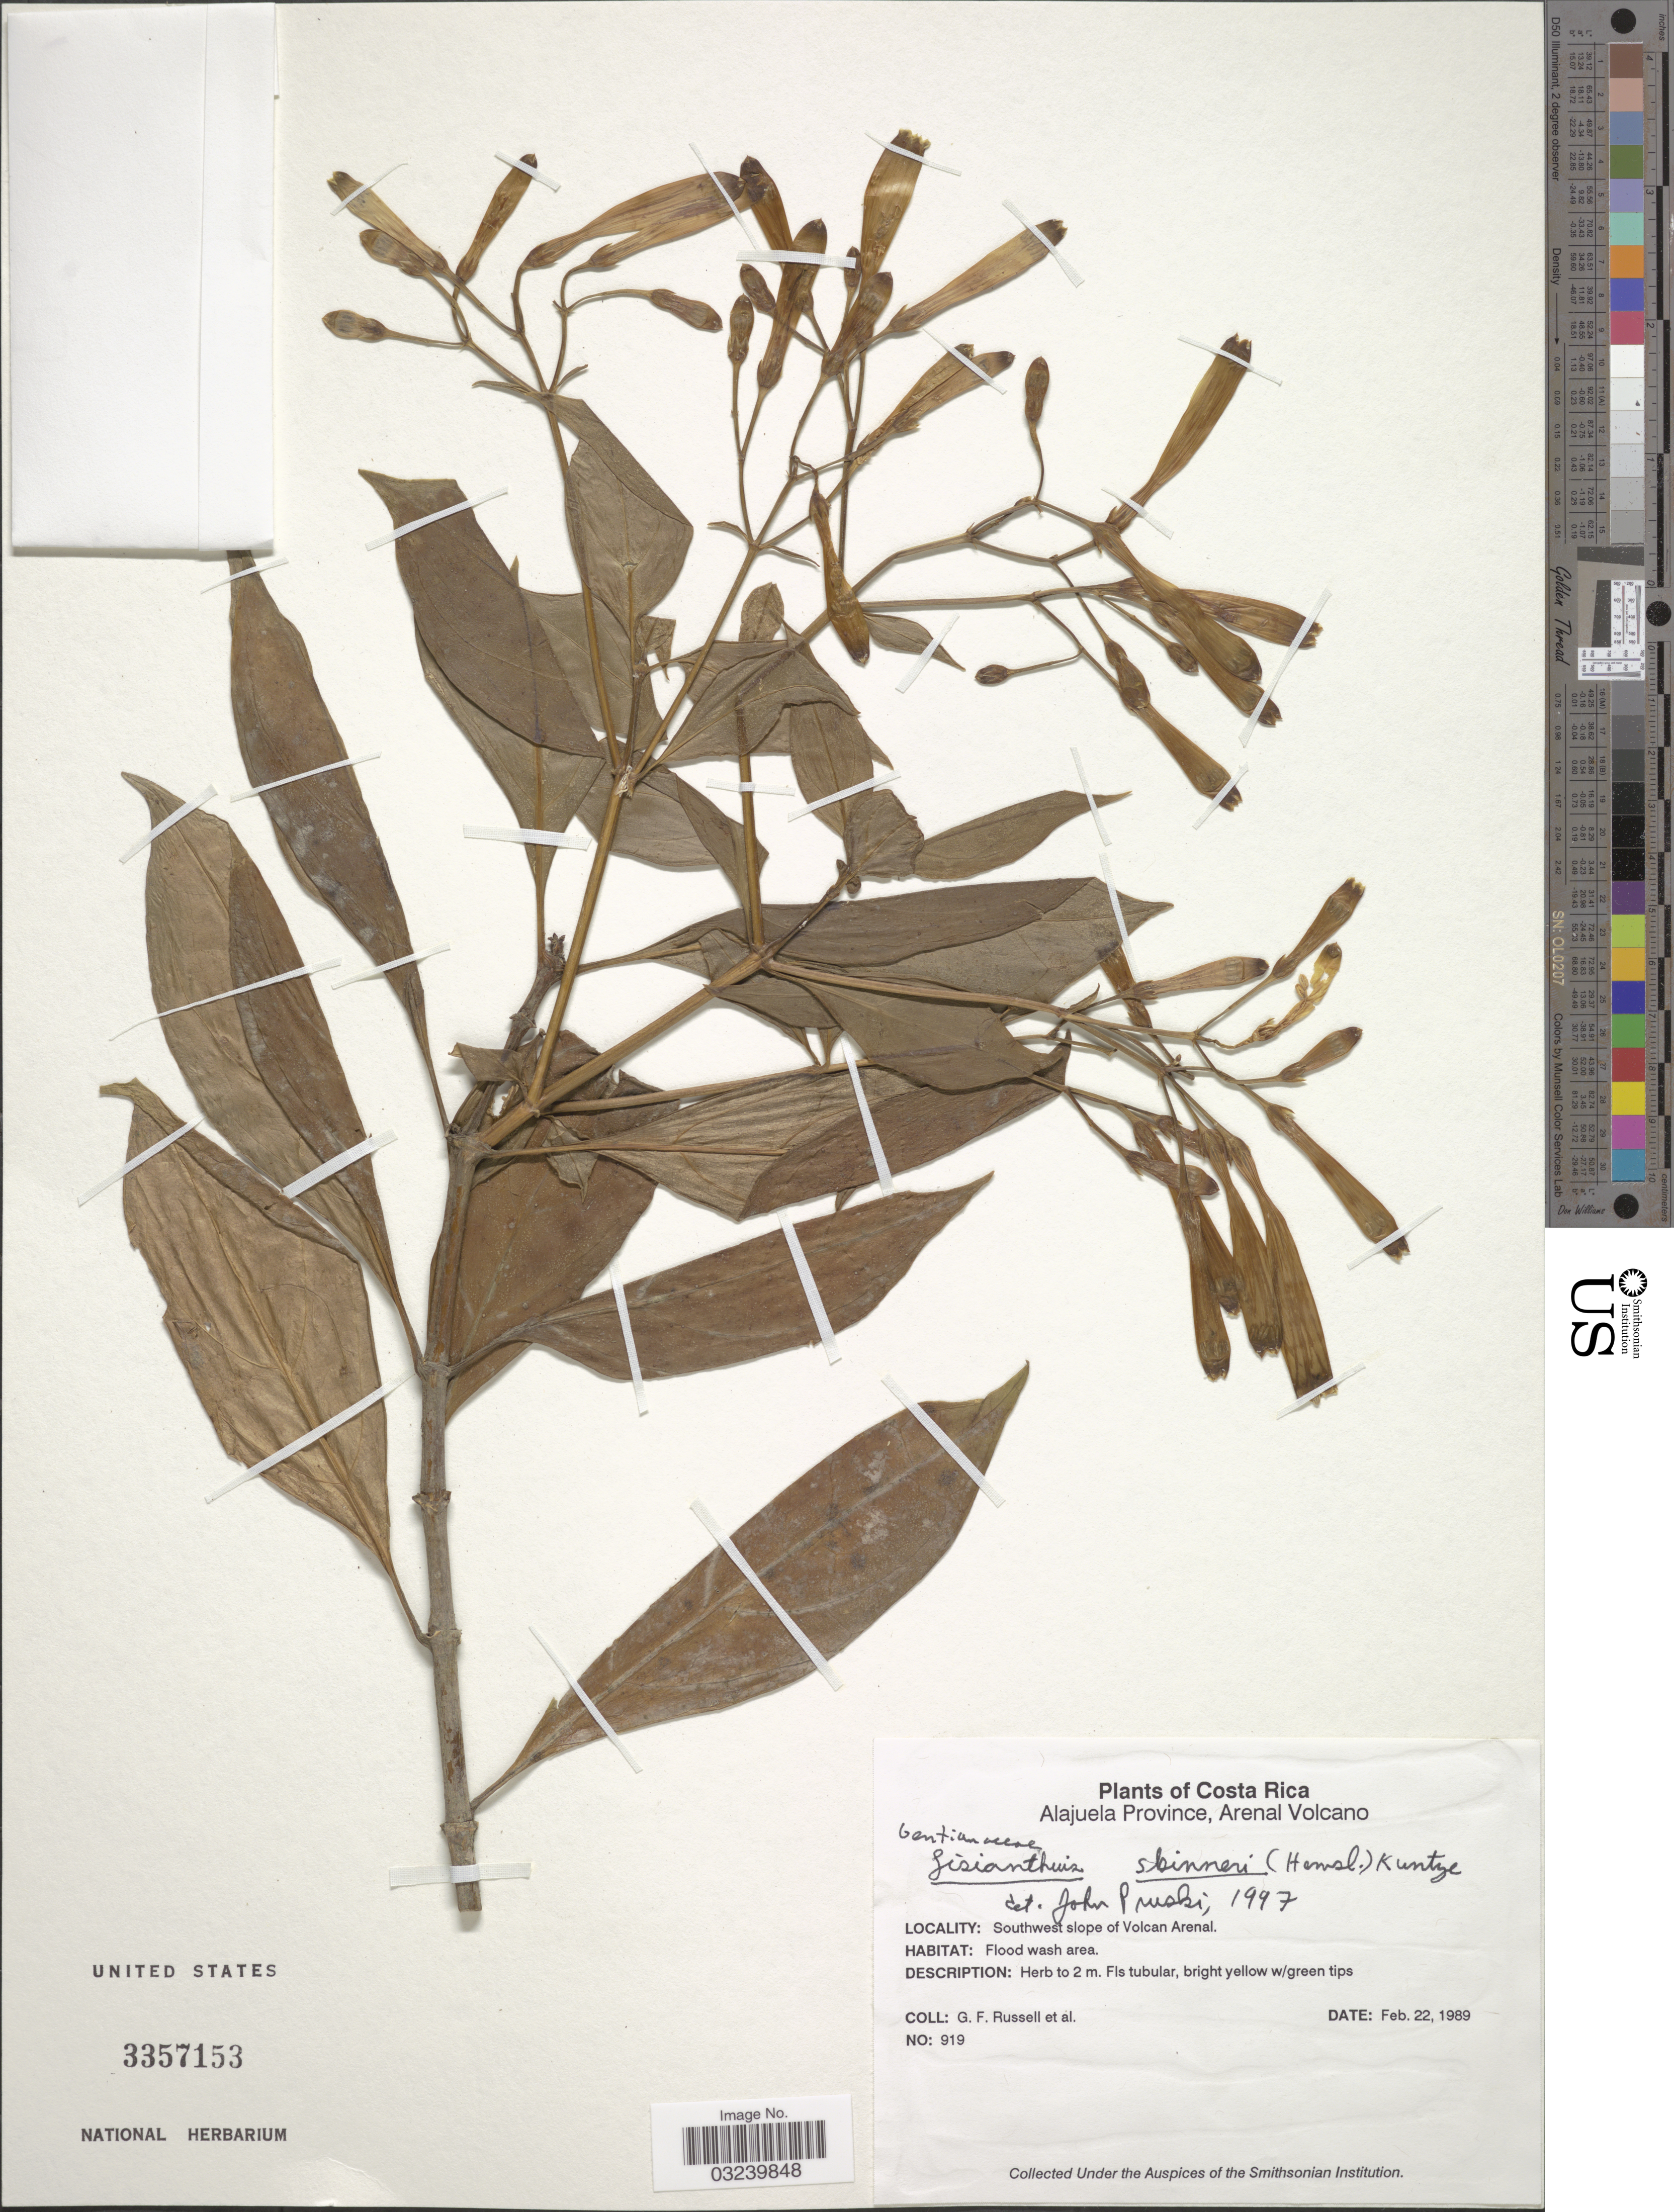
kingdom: Plantae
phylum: Tracheophyta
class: Magnoliopsida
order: Gentianales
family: Gentianaceae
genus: Lisianthius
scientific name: Lisianthius skinneri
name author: (Hemsl.) Kuntze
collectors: G. Russell & et al.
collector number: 919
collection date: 1989-02-22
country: Costa Rica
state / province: Alajuela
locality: Arenal Volcano, Southwest slope of Volcan Arenal.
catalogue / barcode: US 3357153